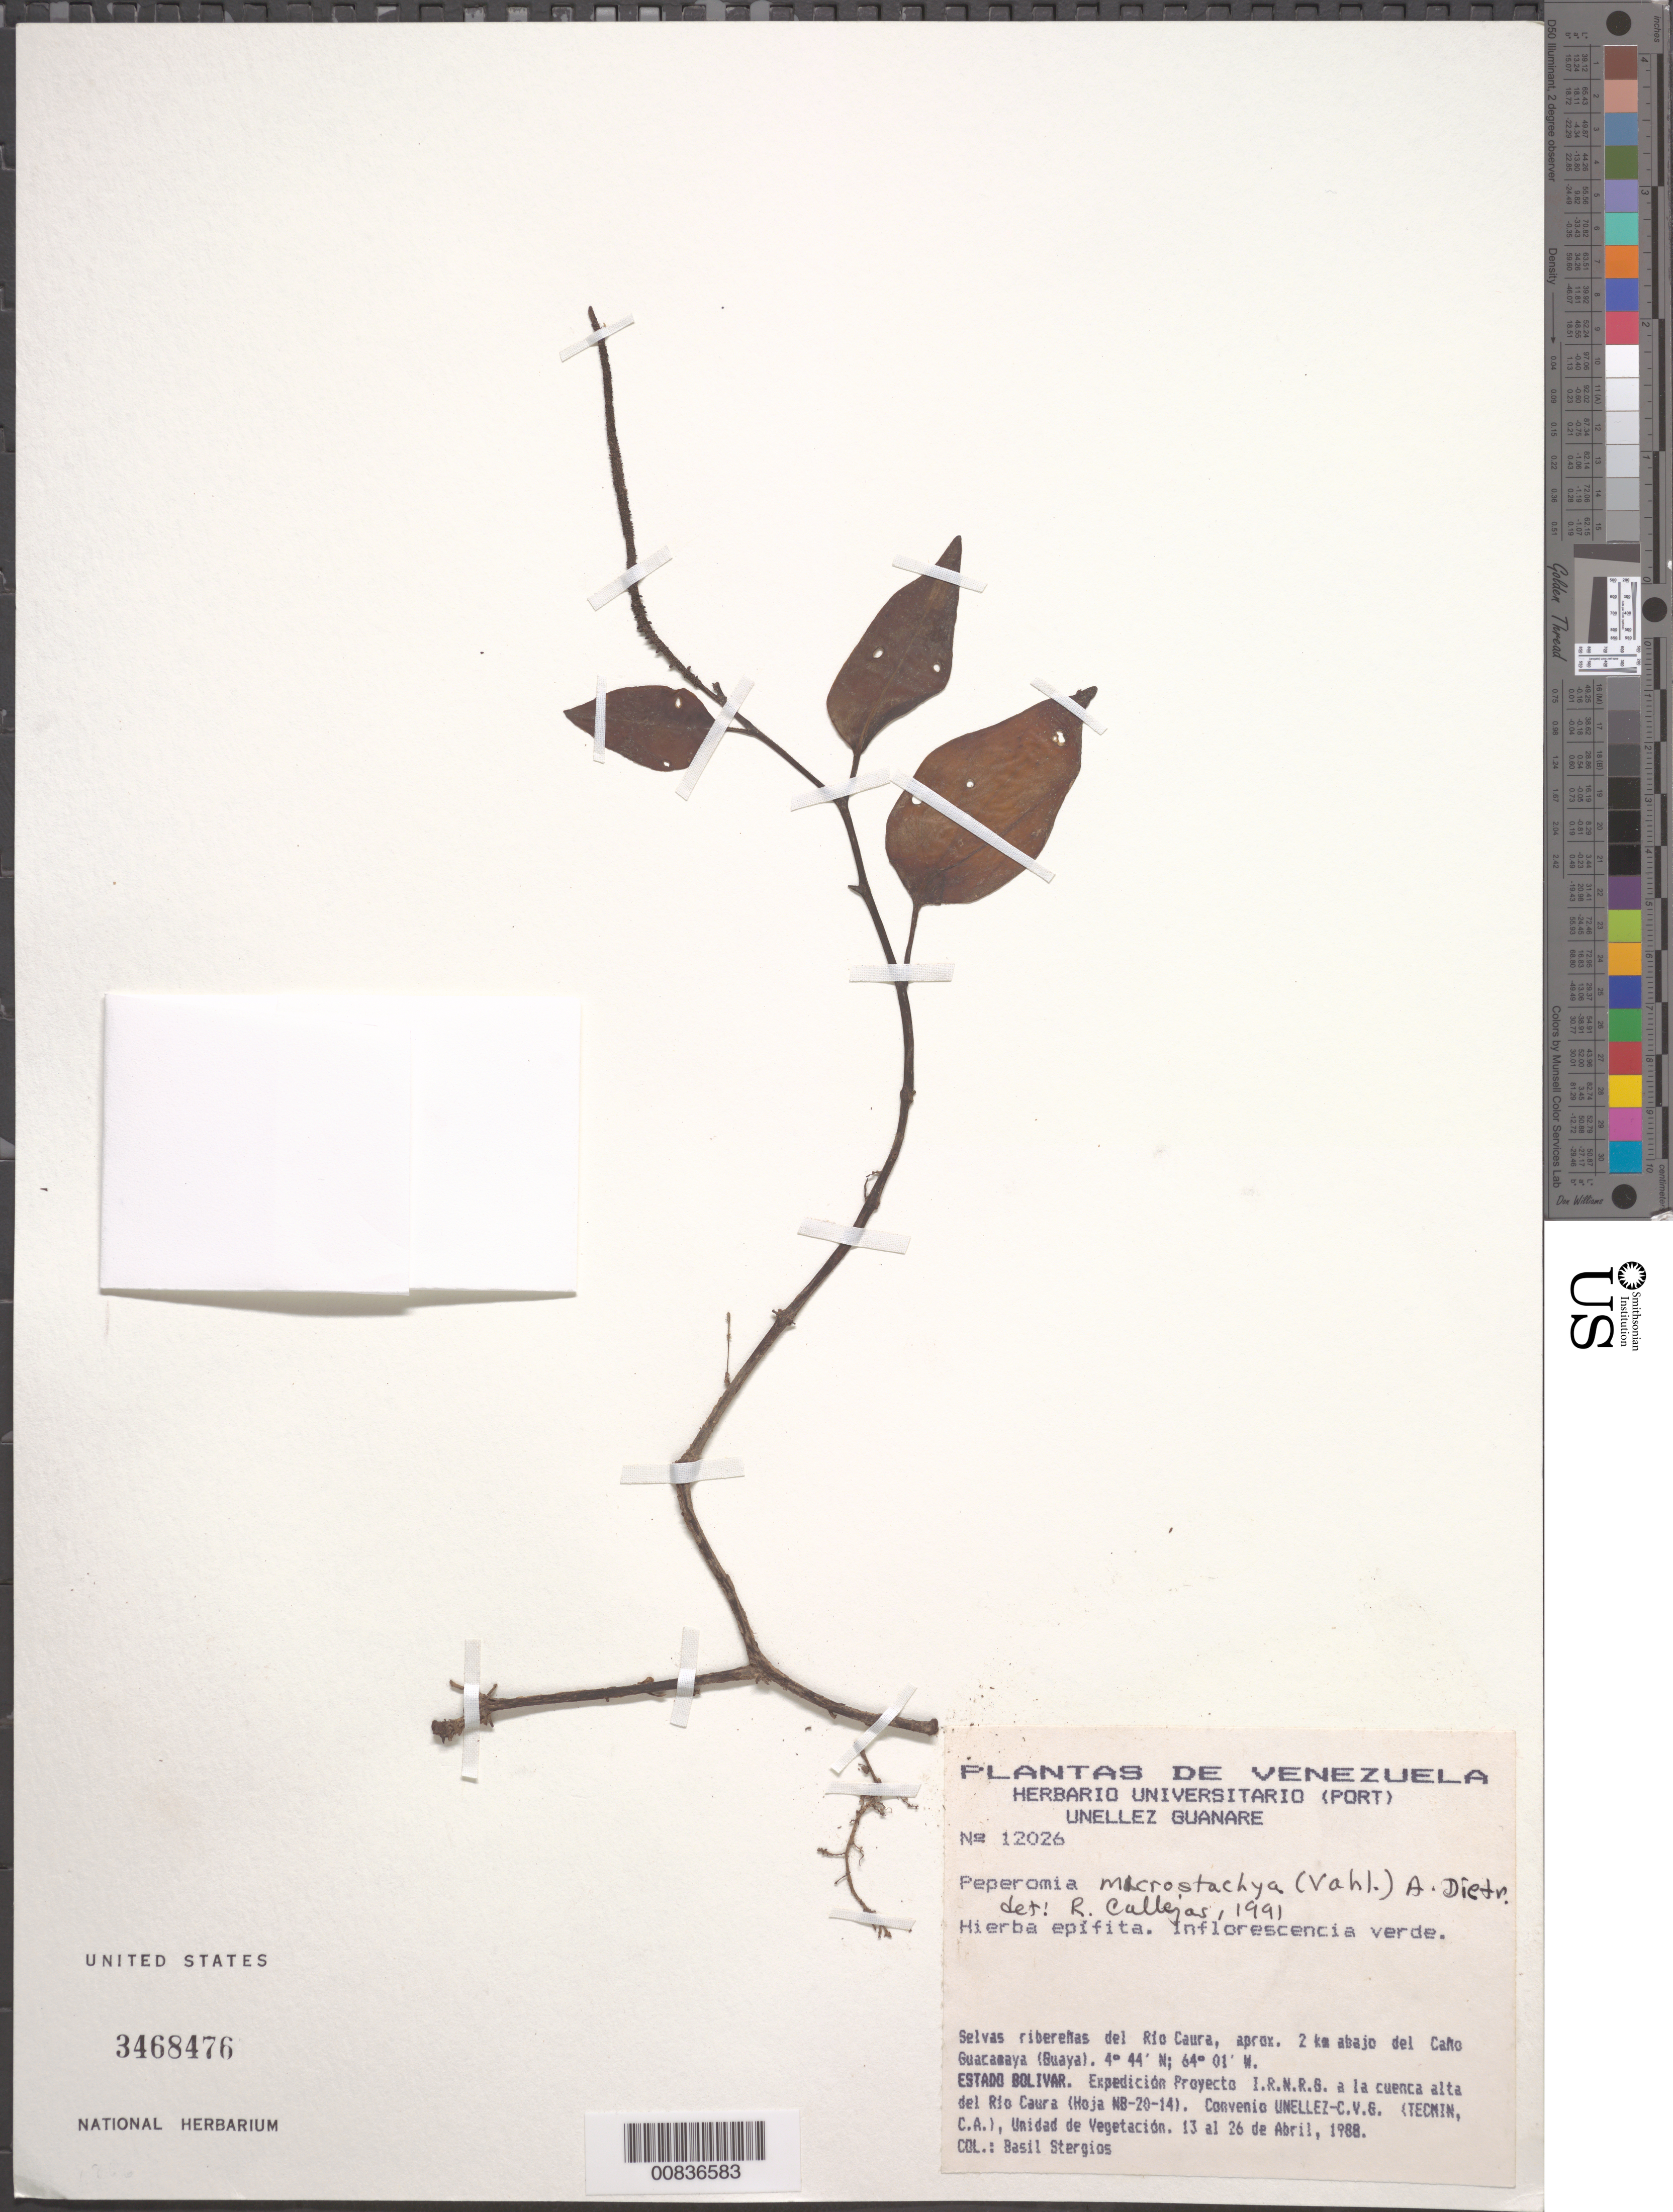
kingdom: Plantae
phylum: Tracheophyta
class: Magnoliopsida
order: Piperales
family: Piperaceae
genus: Peperomia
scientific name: Peperomia macrostachya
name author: (Vahl) A. Dietr.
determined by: Callejas, Ricardo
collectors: B. G. Stergios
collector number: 12026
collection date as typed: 13-Apr-88 to 26-Apr-88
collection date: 1988-04-13/1988-04-26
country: Venezuela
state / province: Bolívar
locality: Río Caura, 2 km del Caño Guacamaya (Guaya)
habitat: Selvas riberenas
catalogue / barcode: US 3468476